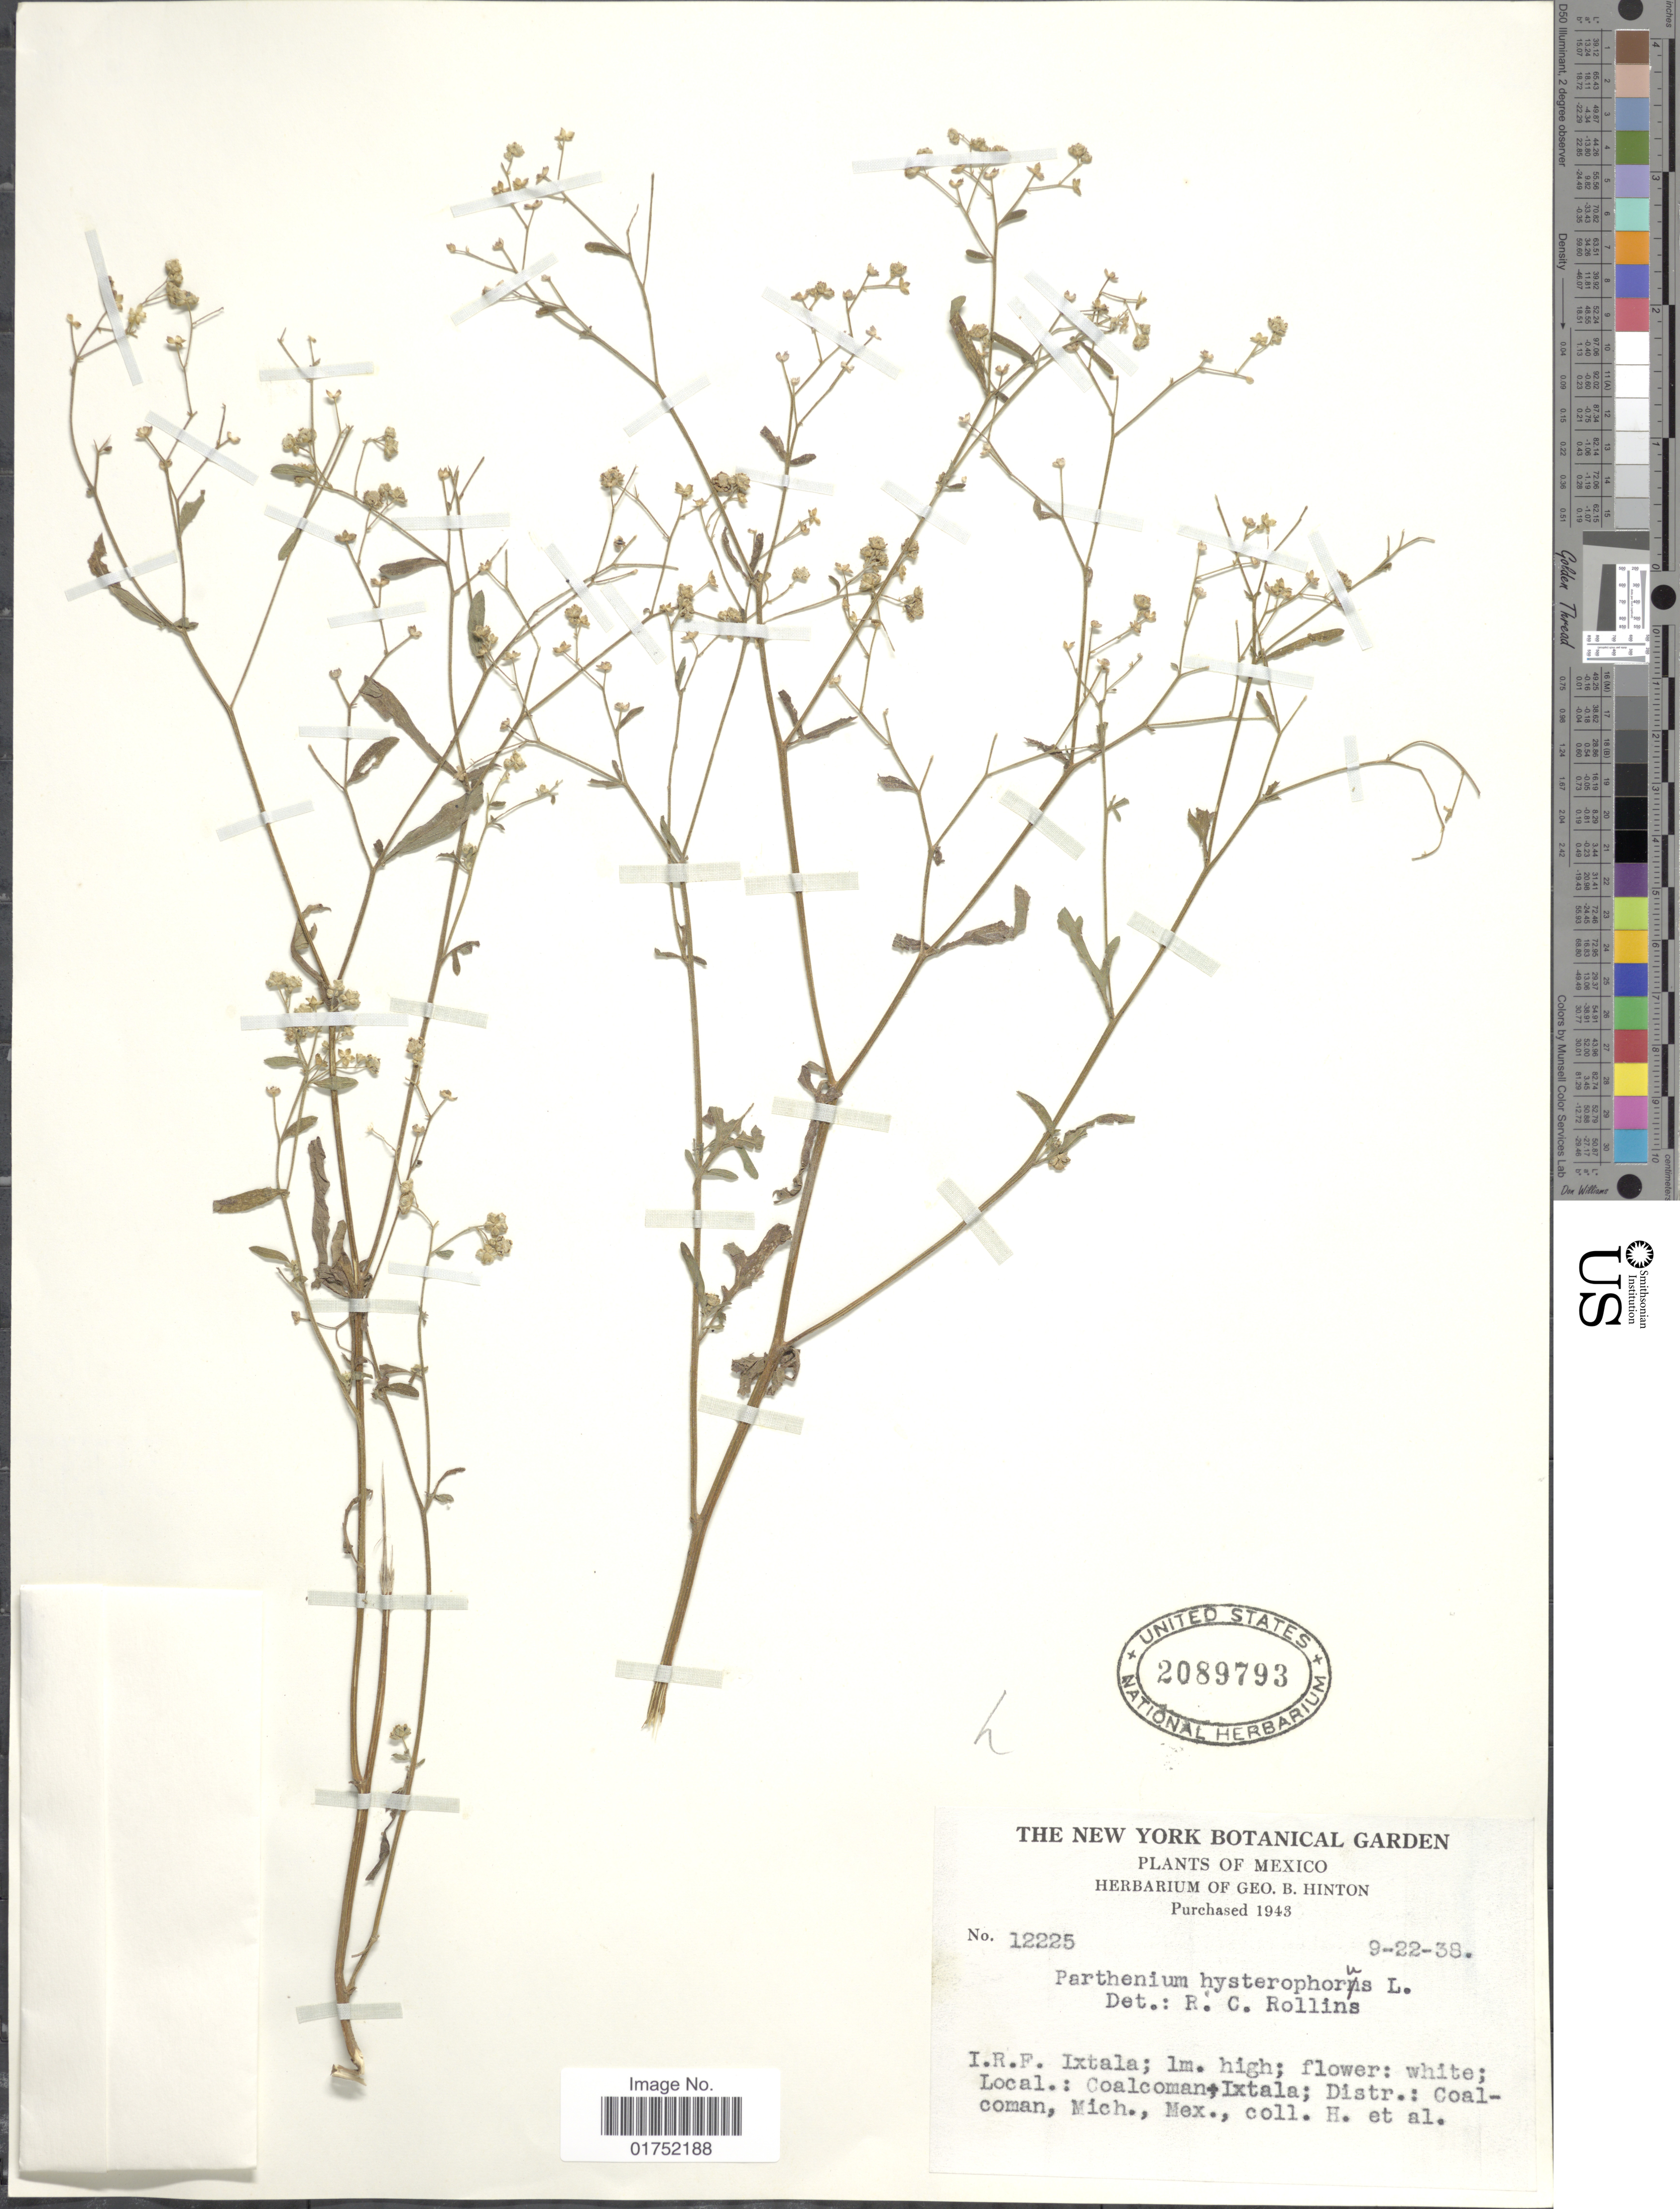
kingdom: Plantae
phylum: Tracheophyta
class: Magnoliopsida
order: Asterales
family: Asteraceae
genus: Parthenium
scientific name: Parthenium hysterophorus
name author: L.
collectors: G. B. Hinton & et al.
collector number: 12225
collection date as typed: Transcribed d/m/y: 22/9/38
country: Mexico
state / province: Michoacán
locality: Coalcoman-Ixtala, Distr. Coalcoman, Mich., Mex.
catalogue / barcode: US 2089793